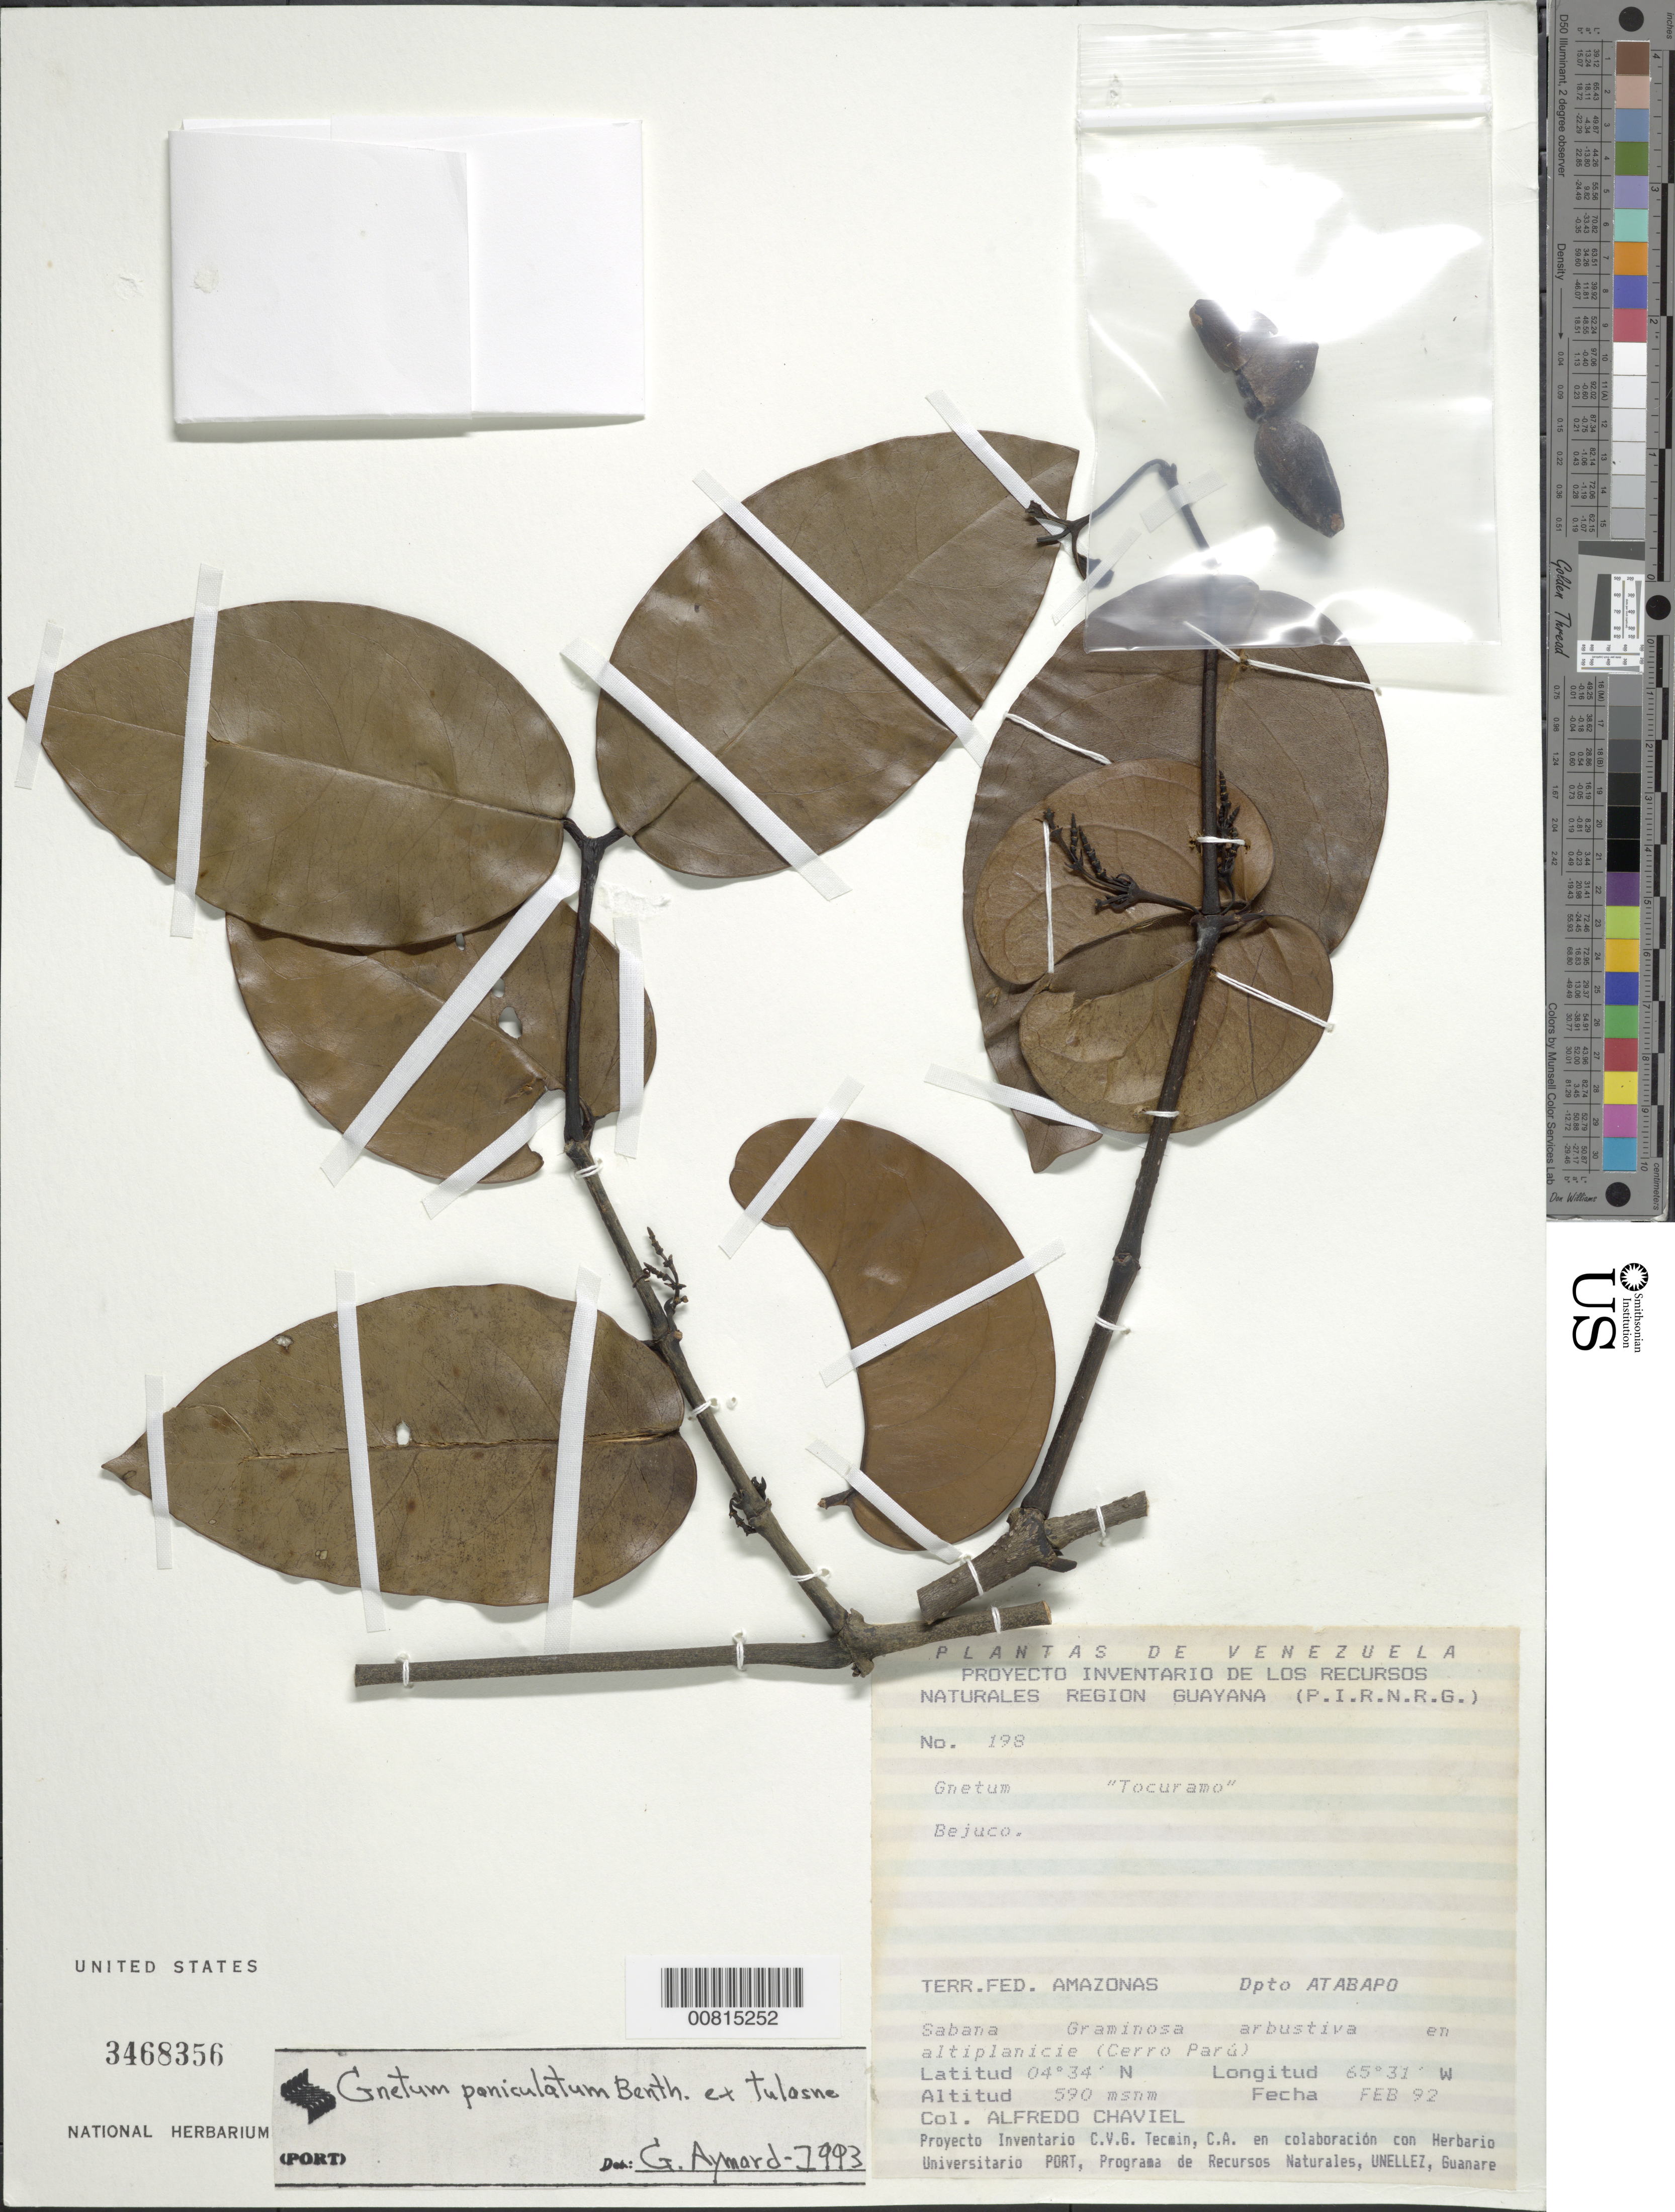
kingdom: Plantae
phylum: Tracheophyta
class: Gnetopsida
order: Gnetales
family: Gnetaceae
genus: Gnetum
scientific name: Gnetum paniculatum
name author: Spruce ex Benth.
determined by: Aymard C., G. A., (PORT), Univ. Nac. Exp. de los Llanos Ezequiel Zamora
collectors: A. Chaviel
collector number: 198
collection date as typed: Feb-92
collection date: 1992-02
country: Venezuela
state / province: Amazonas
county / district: Atabapo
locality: Cerro Parú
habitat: Sabana graminosa arbustiva en altiplanicie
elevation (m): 590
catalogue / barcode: US 3468356